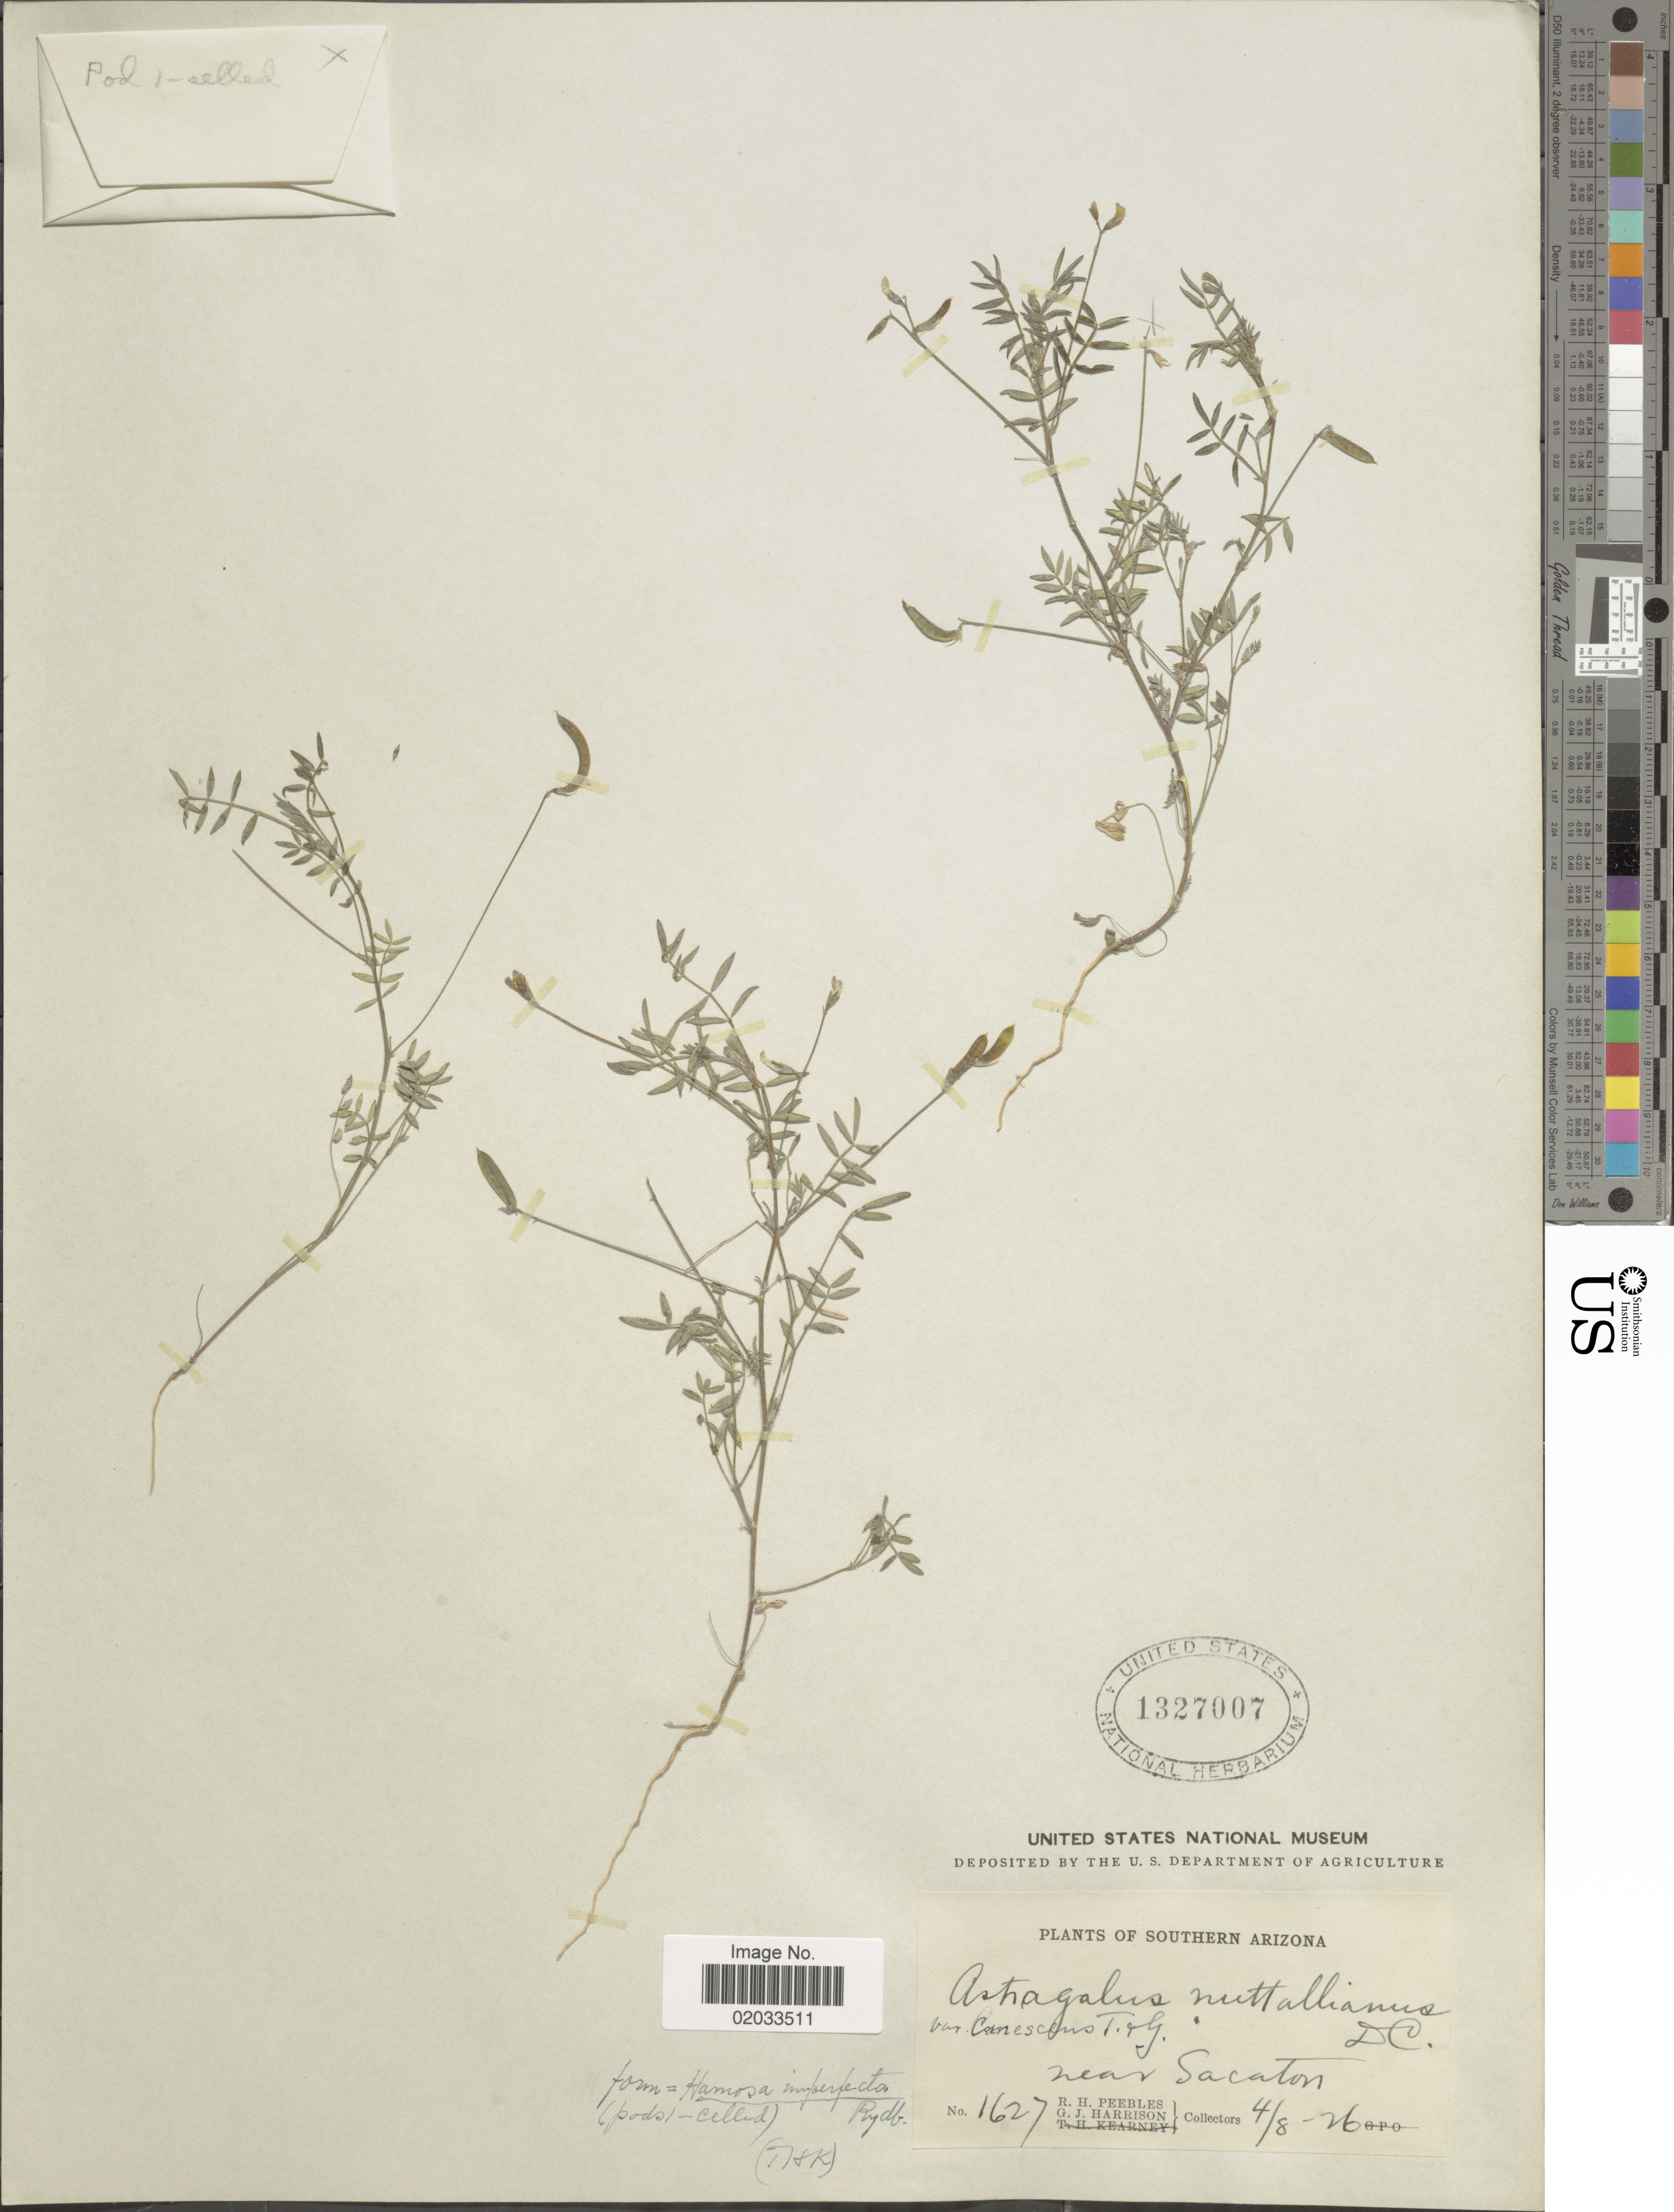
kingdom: Plantae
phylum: Tracheophyta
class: Magnoliopsida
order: Fabales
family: Fabaceae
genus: Astragalus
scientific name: Astragalus emoryanus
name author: (Rydb.) Cory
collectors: R. H. Peebles & G. J. Harrison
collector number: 1627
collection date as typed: Transcribed d/m/y: 8/4/26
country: United States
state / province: Arizona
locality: Southern Arizona, near Sacaton.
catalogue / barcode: US 1327007